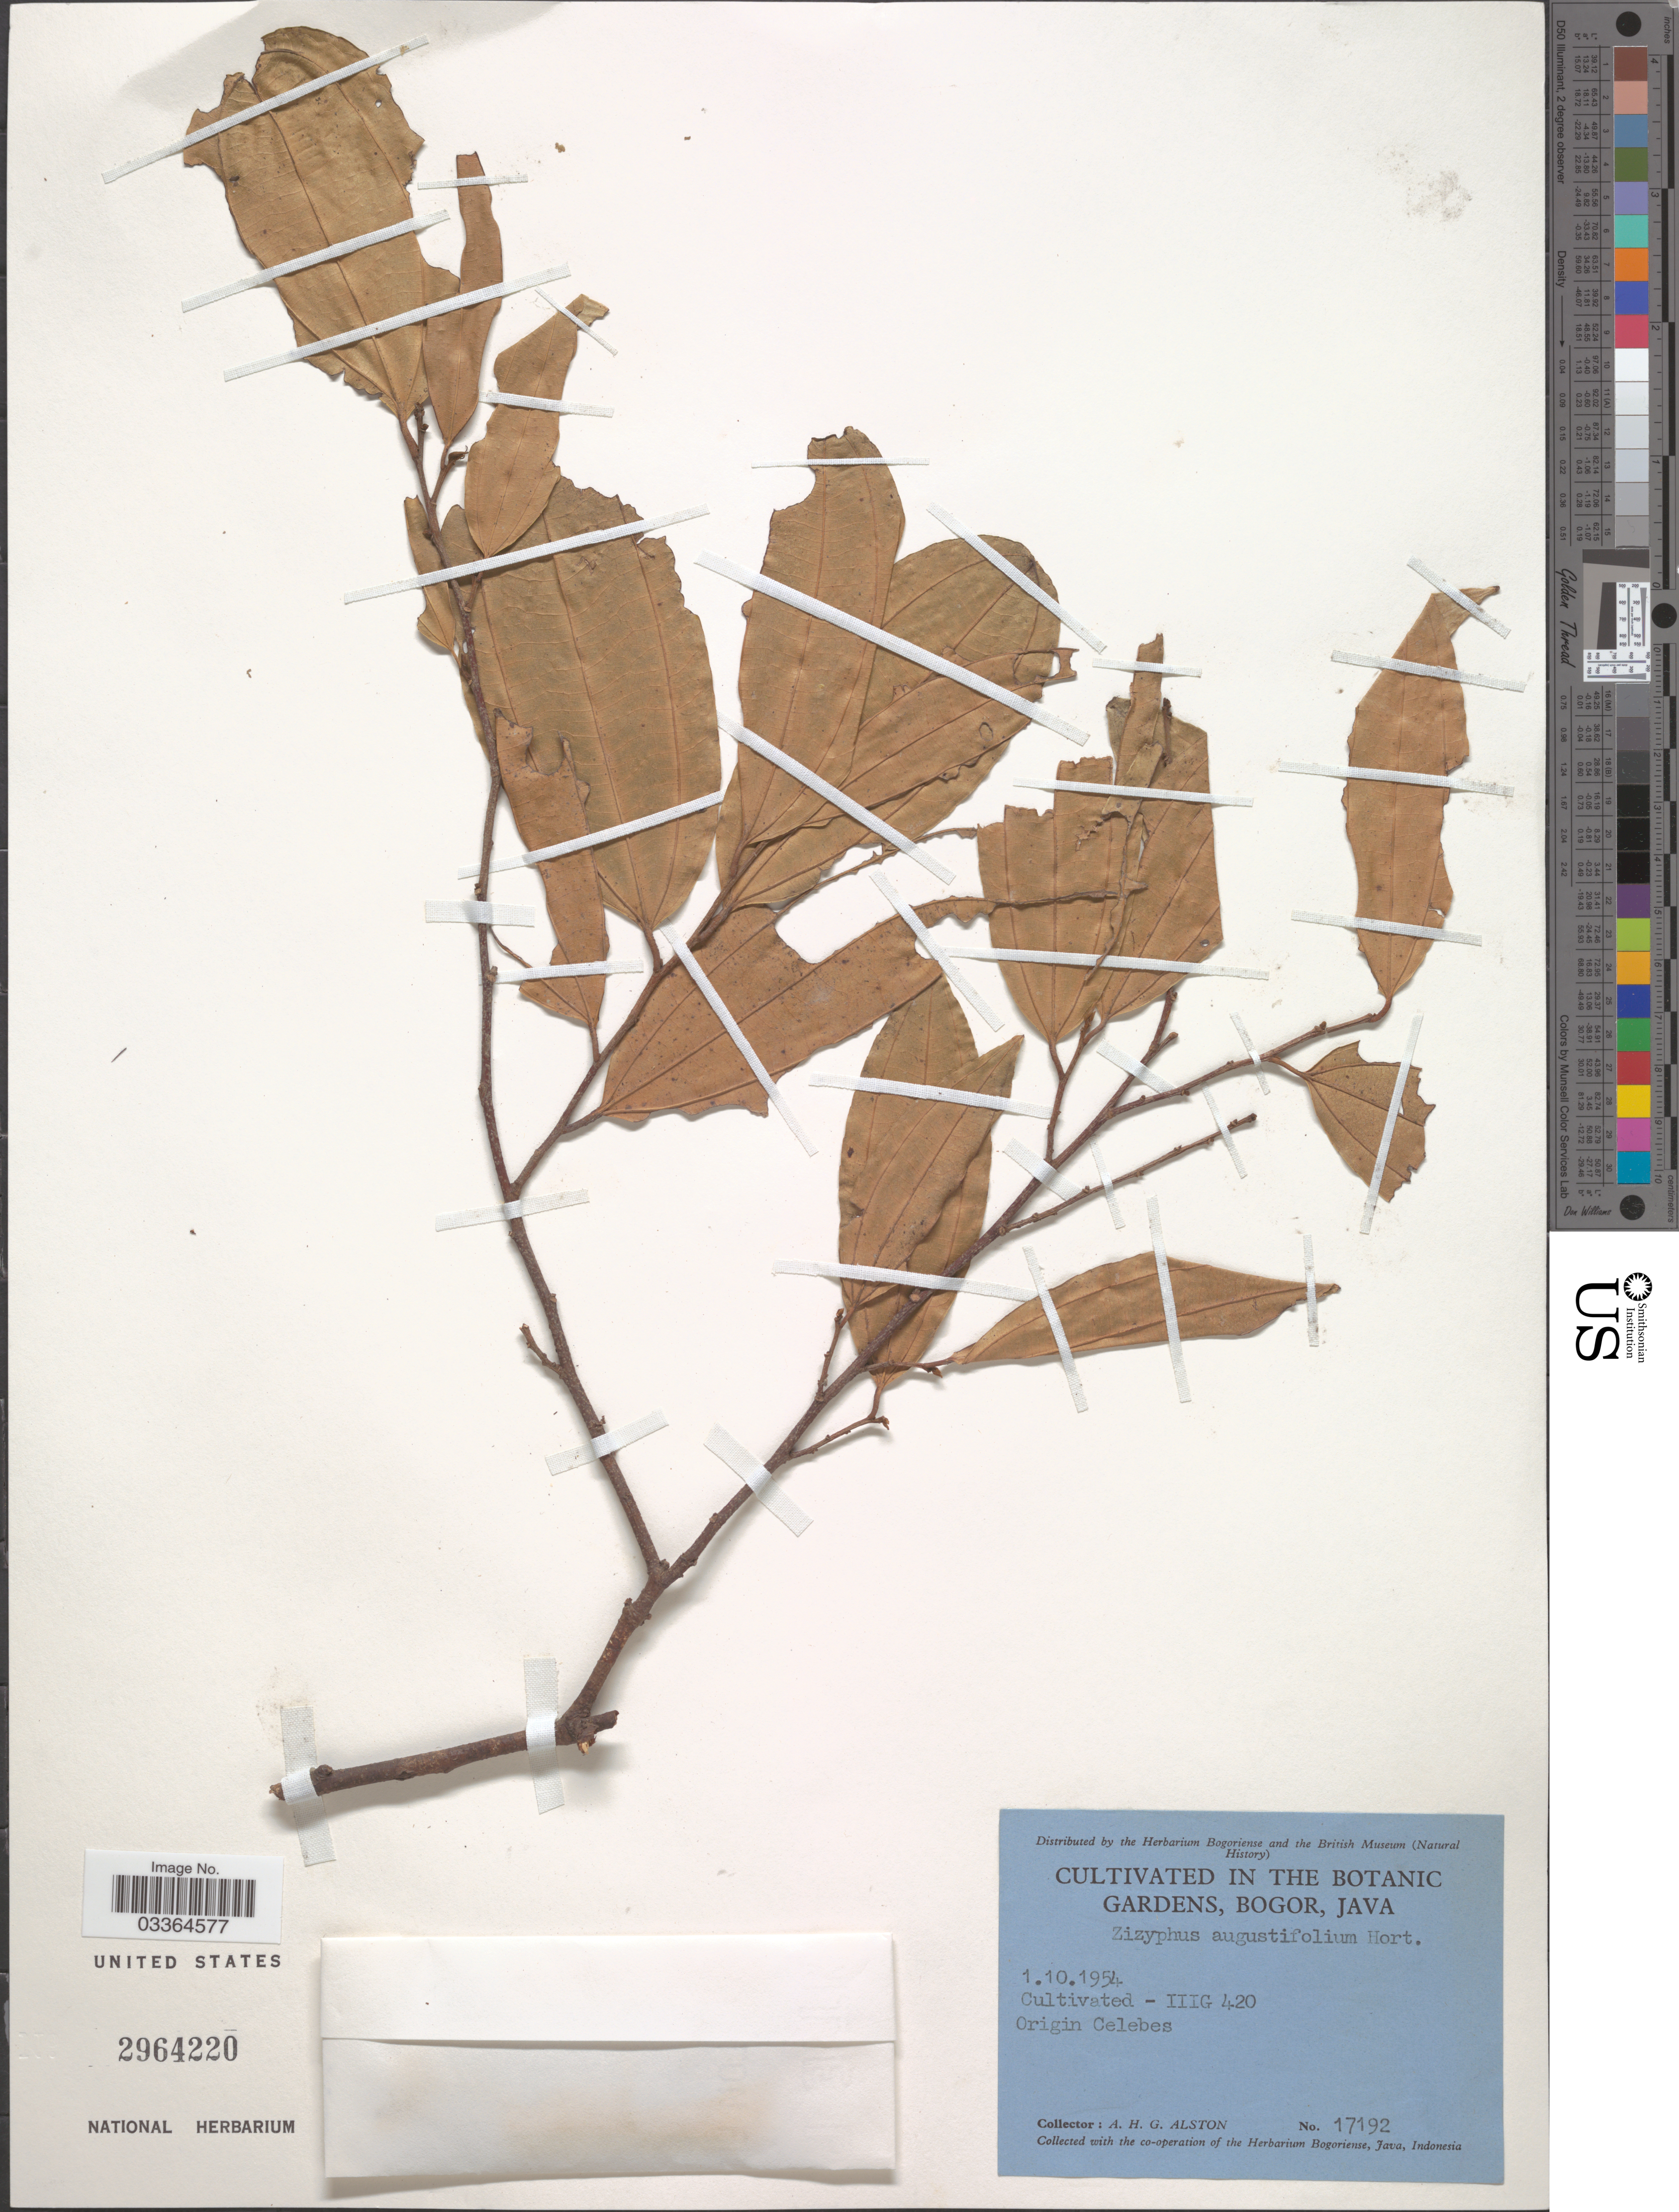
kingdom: Plantae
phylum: Tracheophyta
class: Magnoliopsida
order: Rosales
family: Rhamnaceae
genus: Ziziphus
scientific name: Ziziphus angustifolia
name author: (Miq.) Hatus. ex Steenis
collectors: A. H. Alston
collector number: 17192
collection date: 1954-10-01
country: Indonesia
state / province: Java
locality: Cultivated in the Botanic Gardens, Bogor.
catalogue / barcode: US 2964220